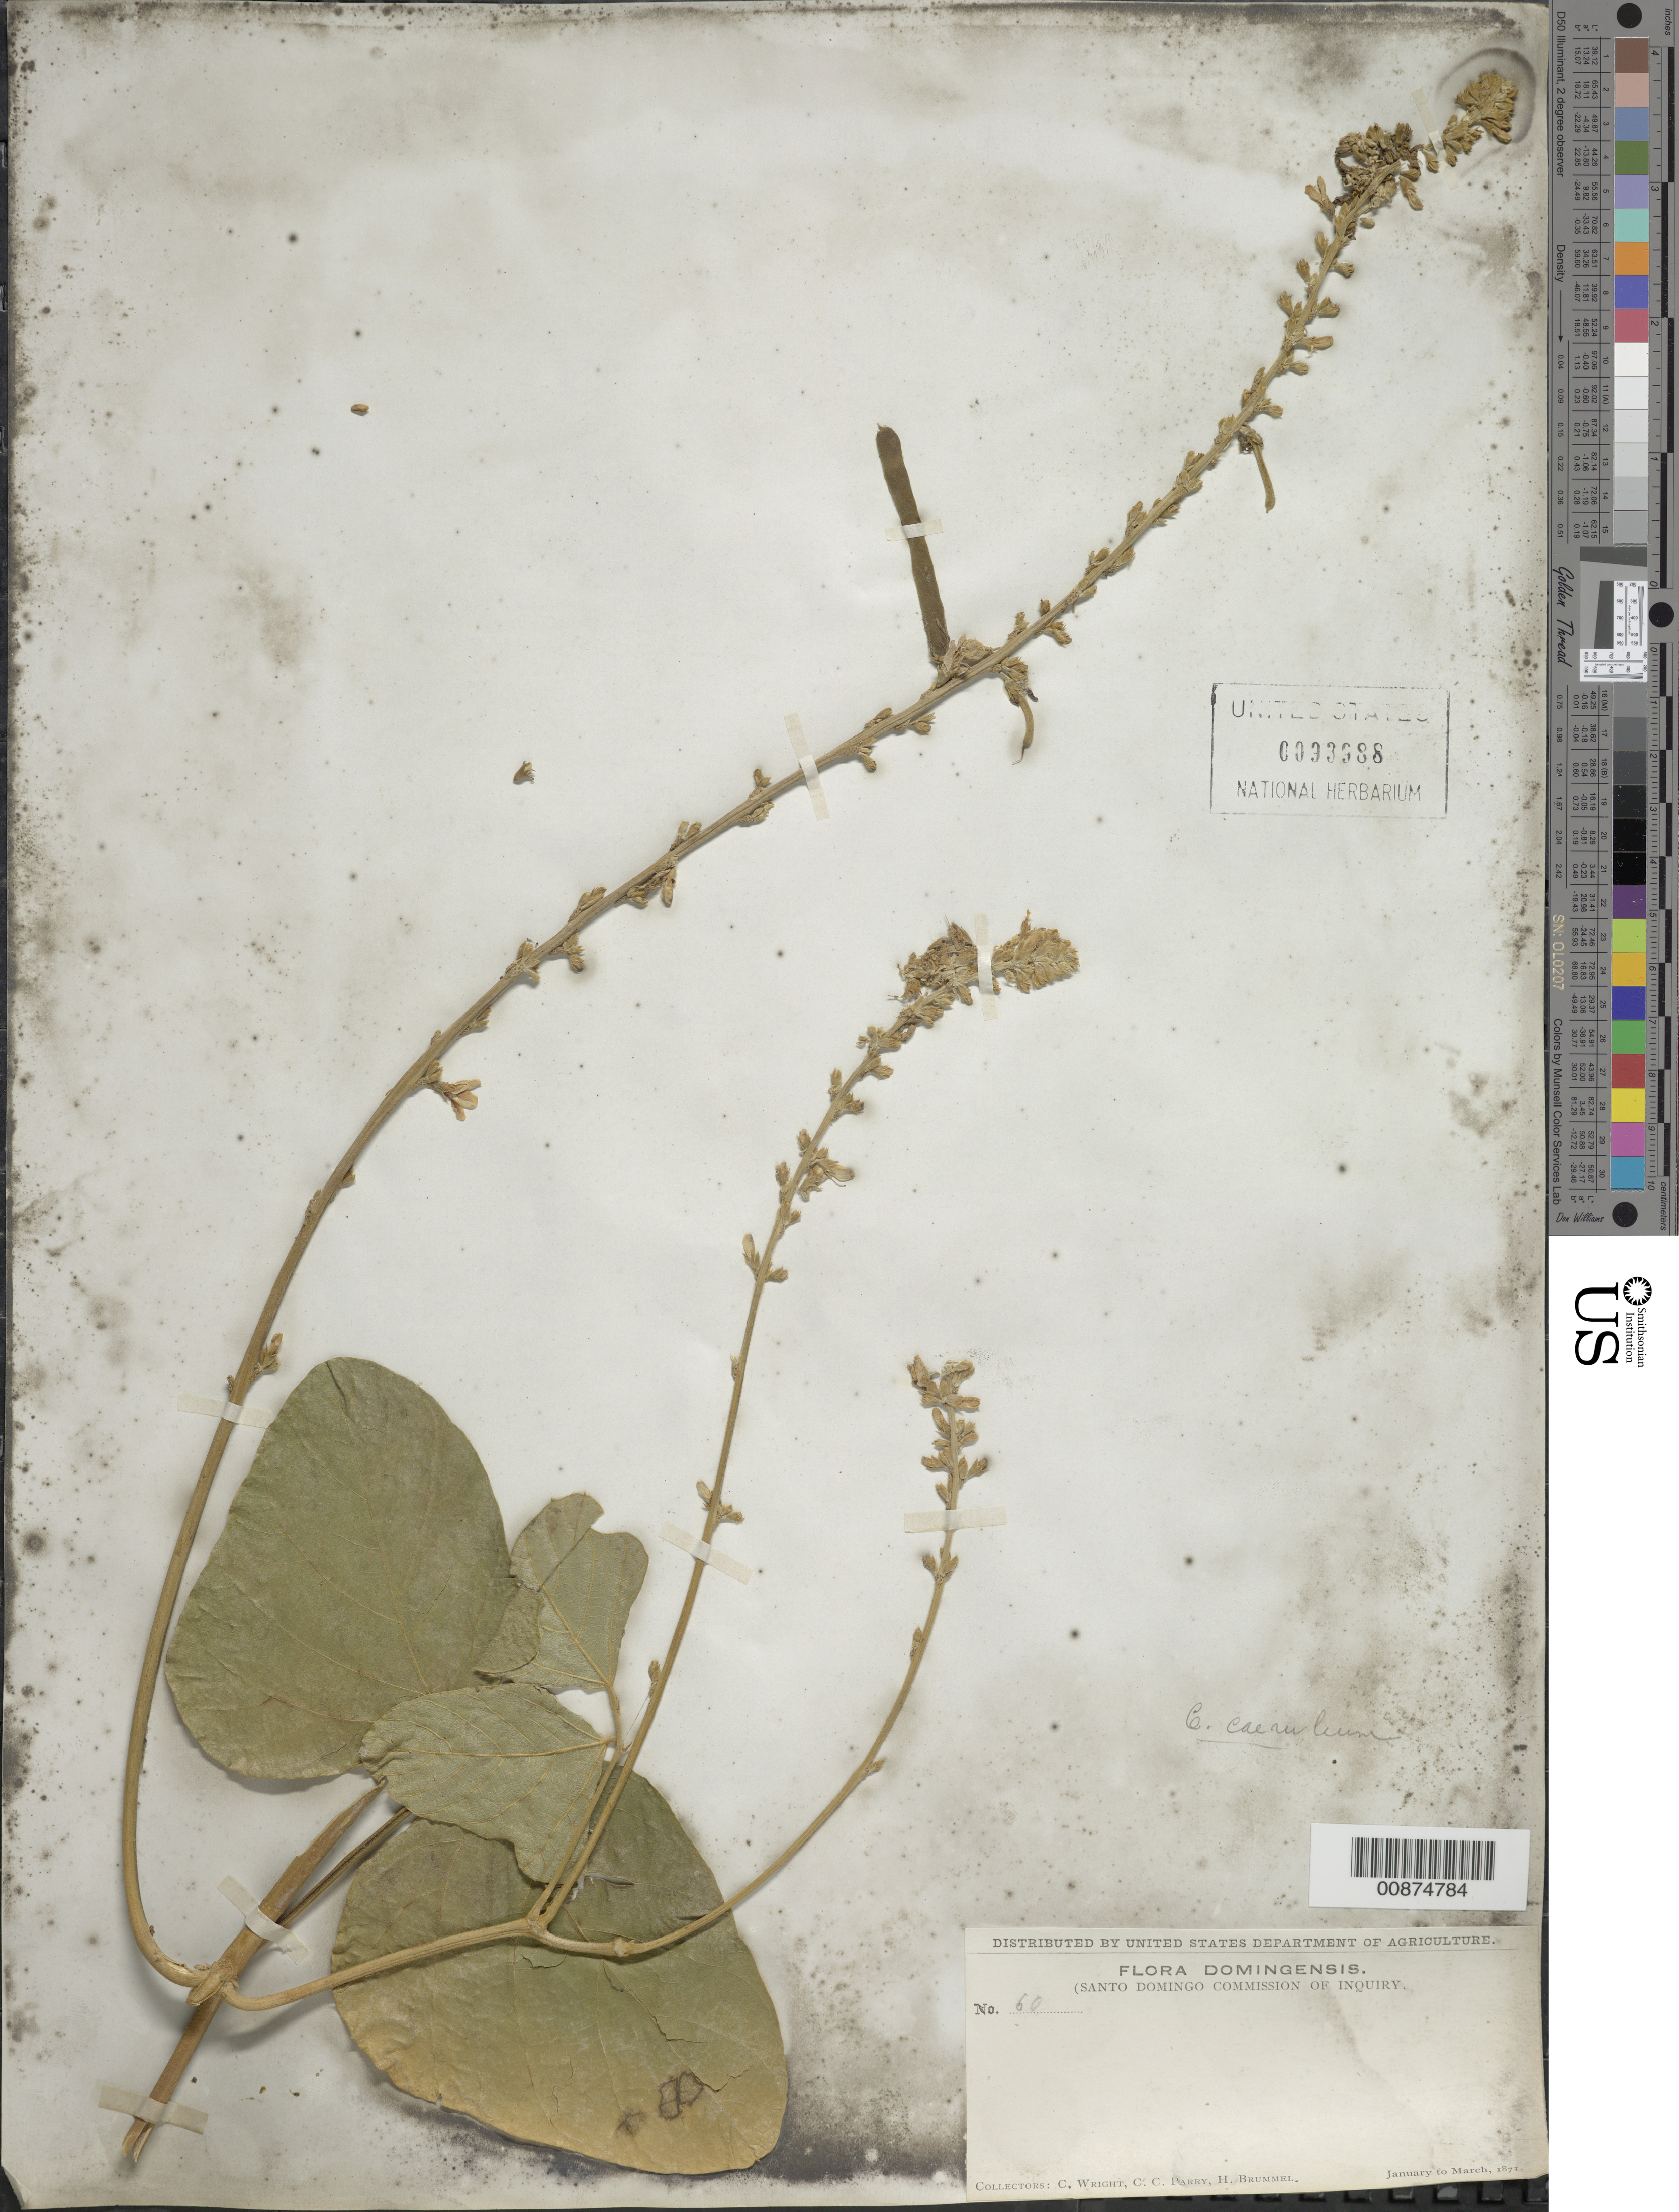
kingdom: Plantae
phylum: Tracheophyta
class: Magnoliopsida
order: Fabales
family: Fabaceae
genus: Calopogonium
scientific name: Calopogonium caeruleum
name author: (Benth.) C. Wright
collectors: C. Wright, C. C. Parry & H. Brummel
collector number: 60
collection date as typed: Jan 1871 to -- Mar 1871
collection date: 1871-01/1871-03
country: Dominican Republic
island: Hispaniola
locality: Dominican Republic.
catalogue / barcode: US 93988